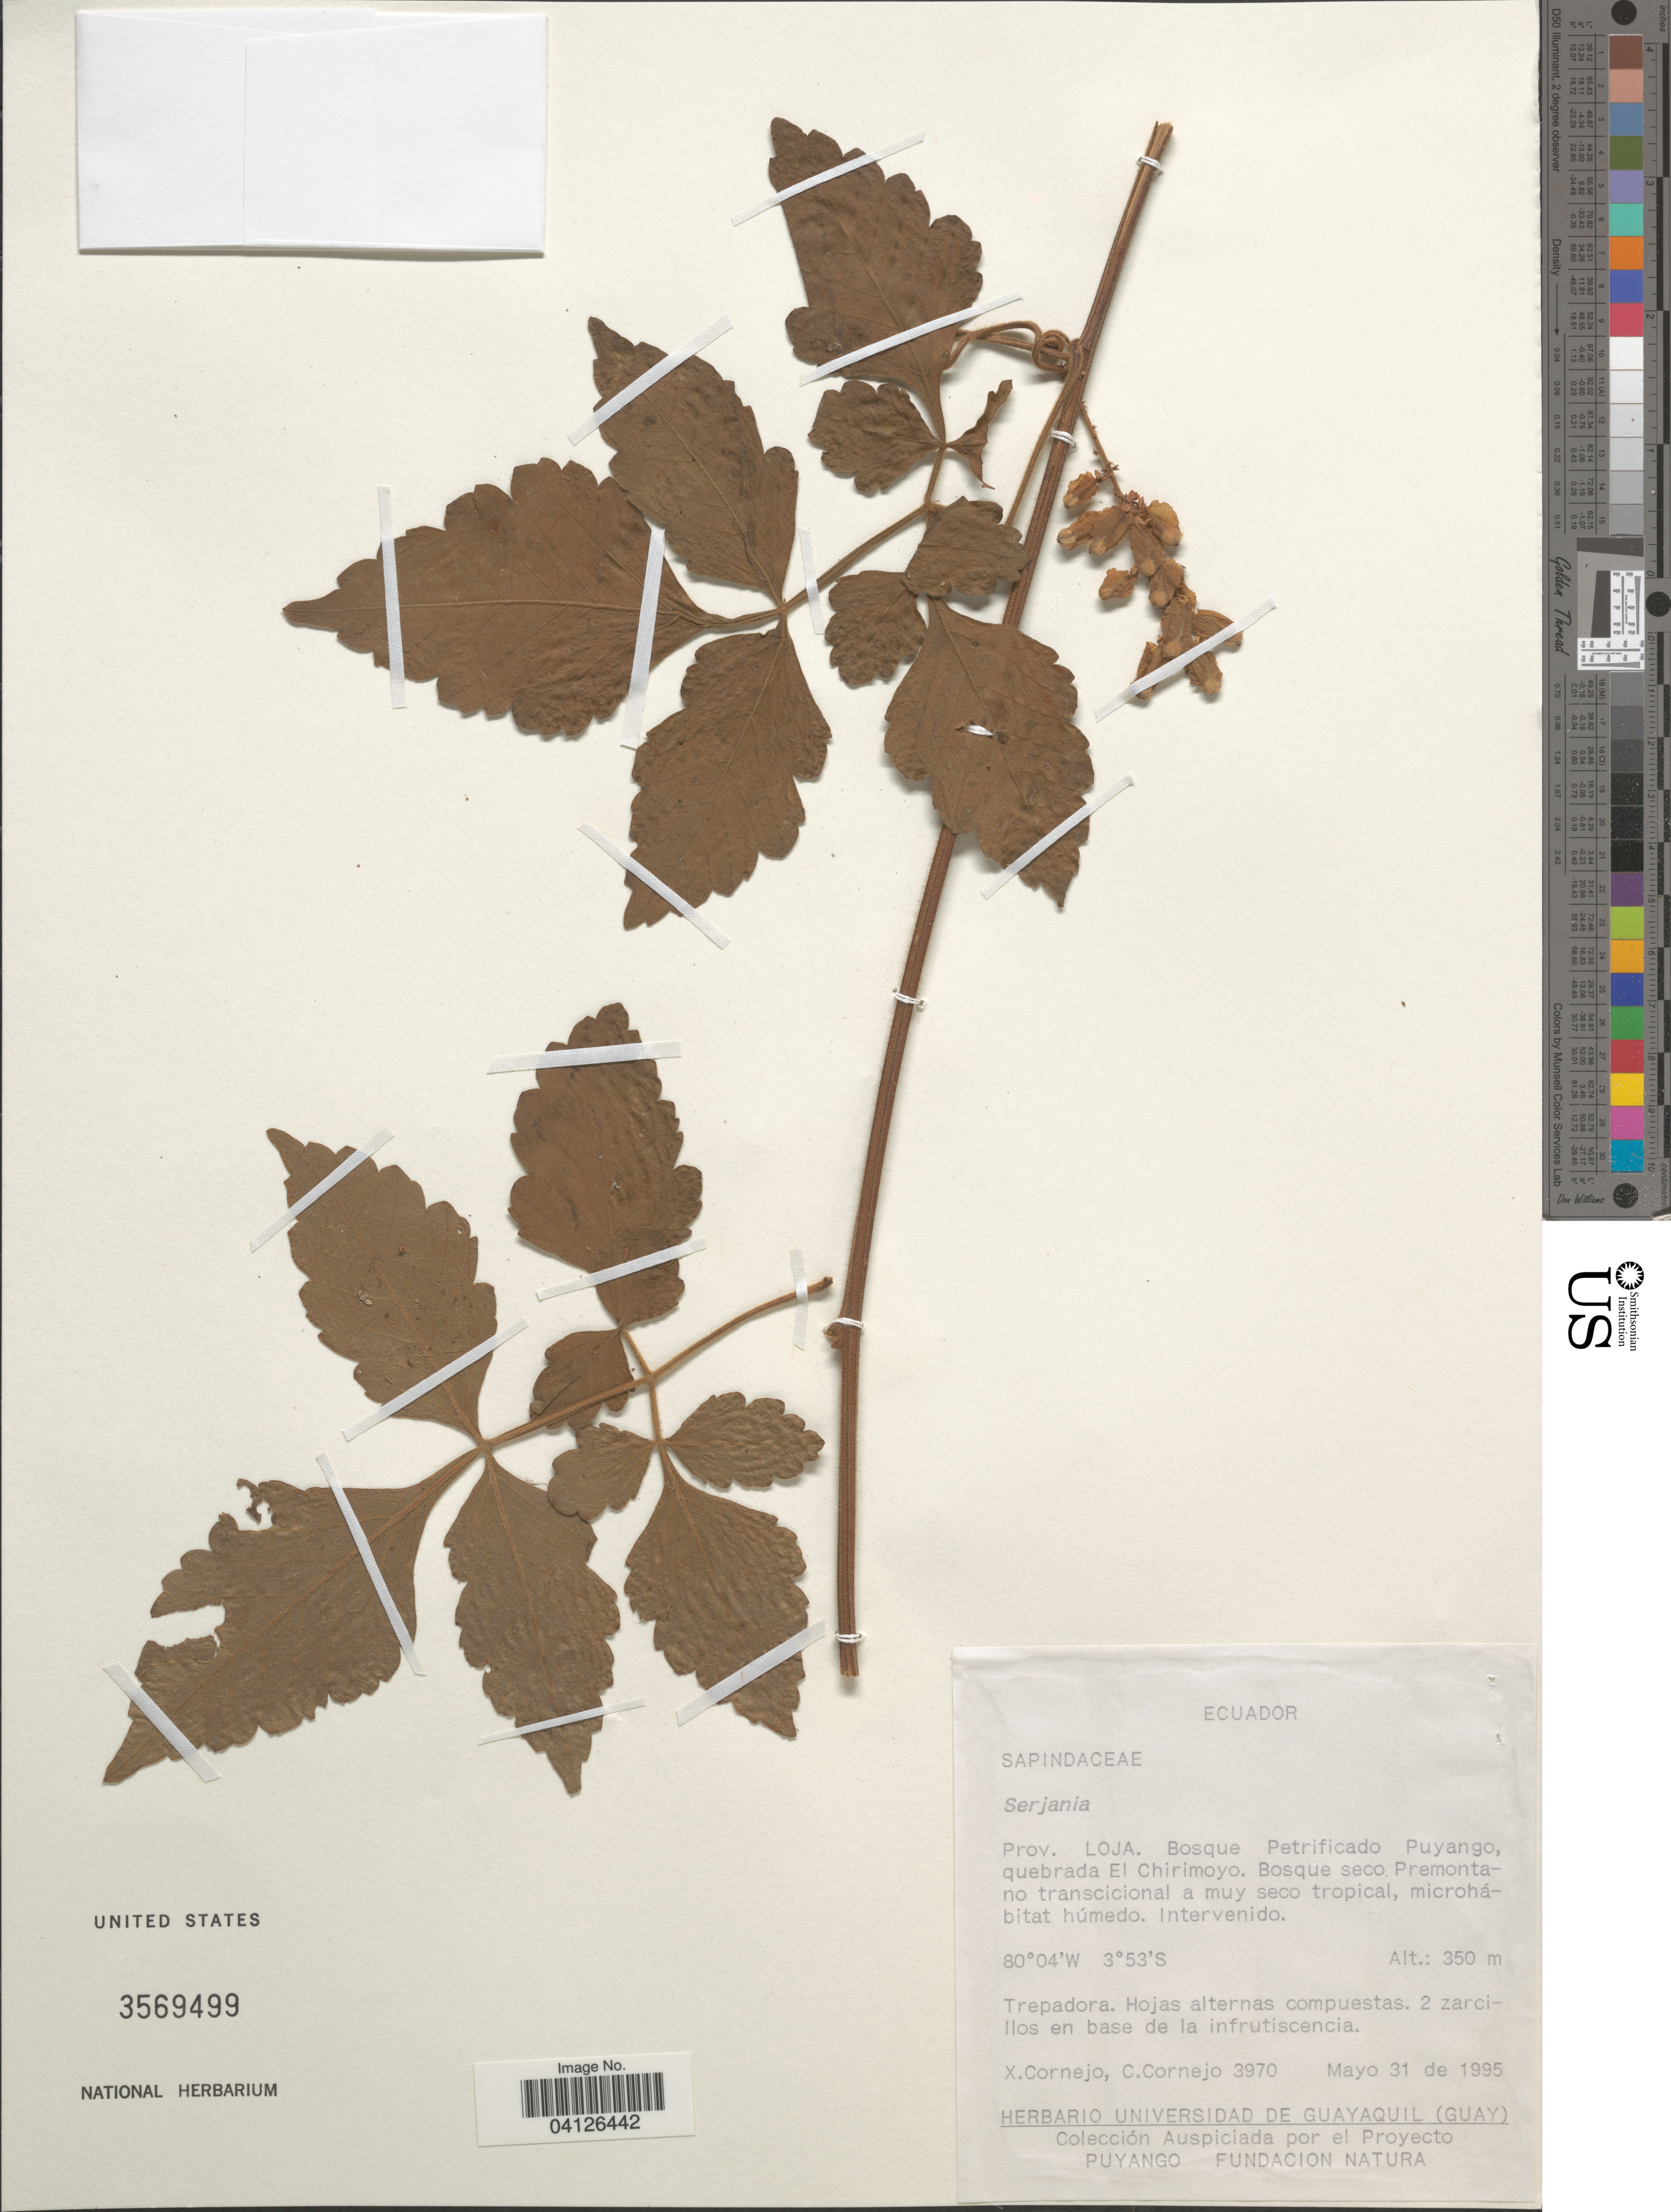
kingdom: Plantae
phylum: Tracheophyta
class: Magnoliopsida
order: Sapindales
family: Sapindaceae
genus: Serjania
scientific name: Serjania sp.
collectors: X. F. Cornejo & C. Cornejo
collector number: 3970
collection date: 1995-05-31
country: Ecuador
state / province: Loja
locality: Bosque Petrificado Puyango, quebrada El Chirimoyo.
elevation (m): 350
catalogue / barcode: US 3569499